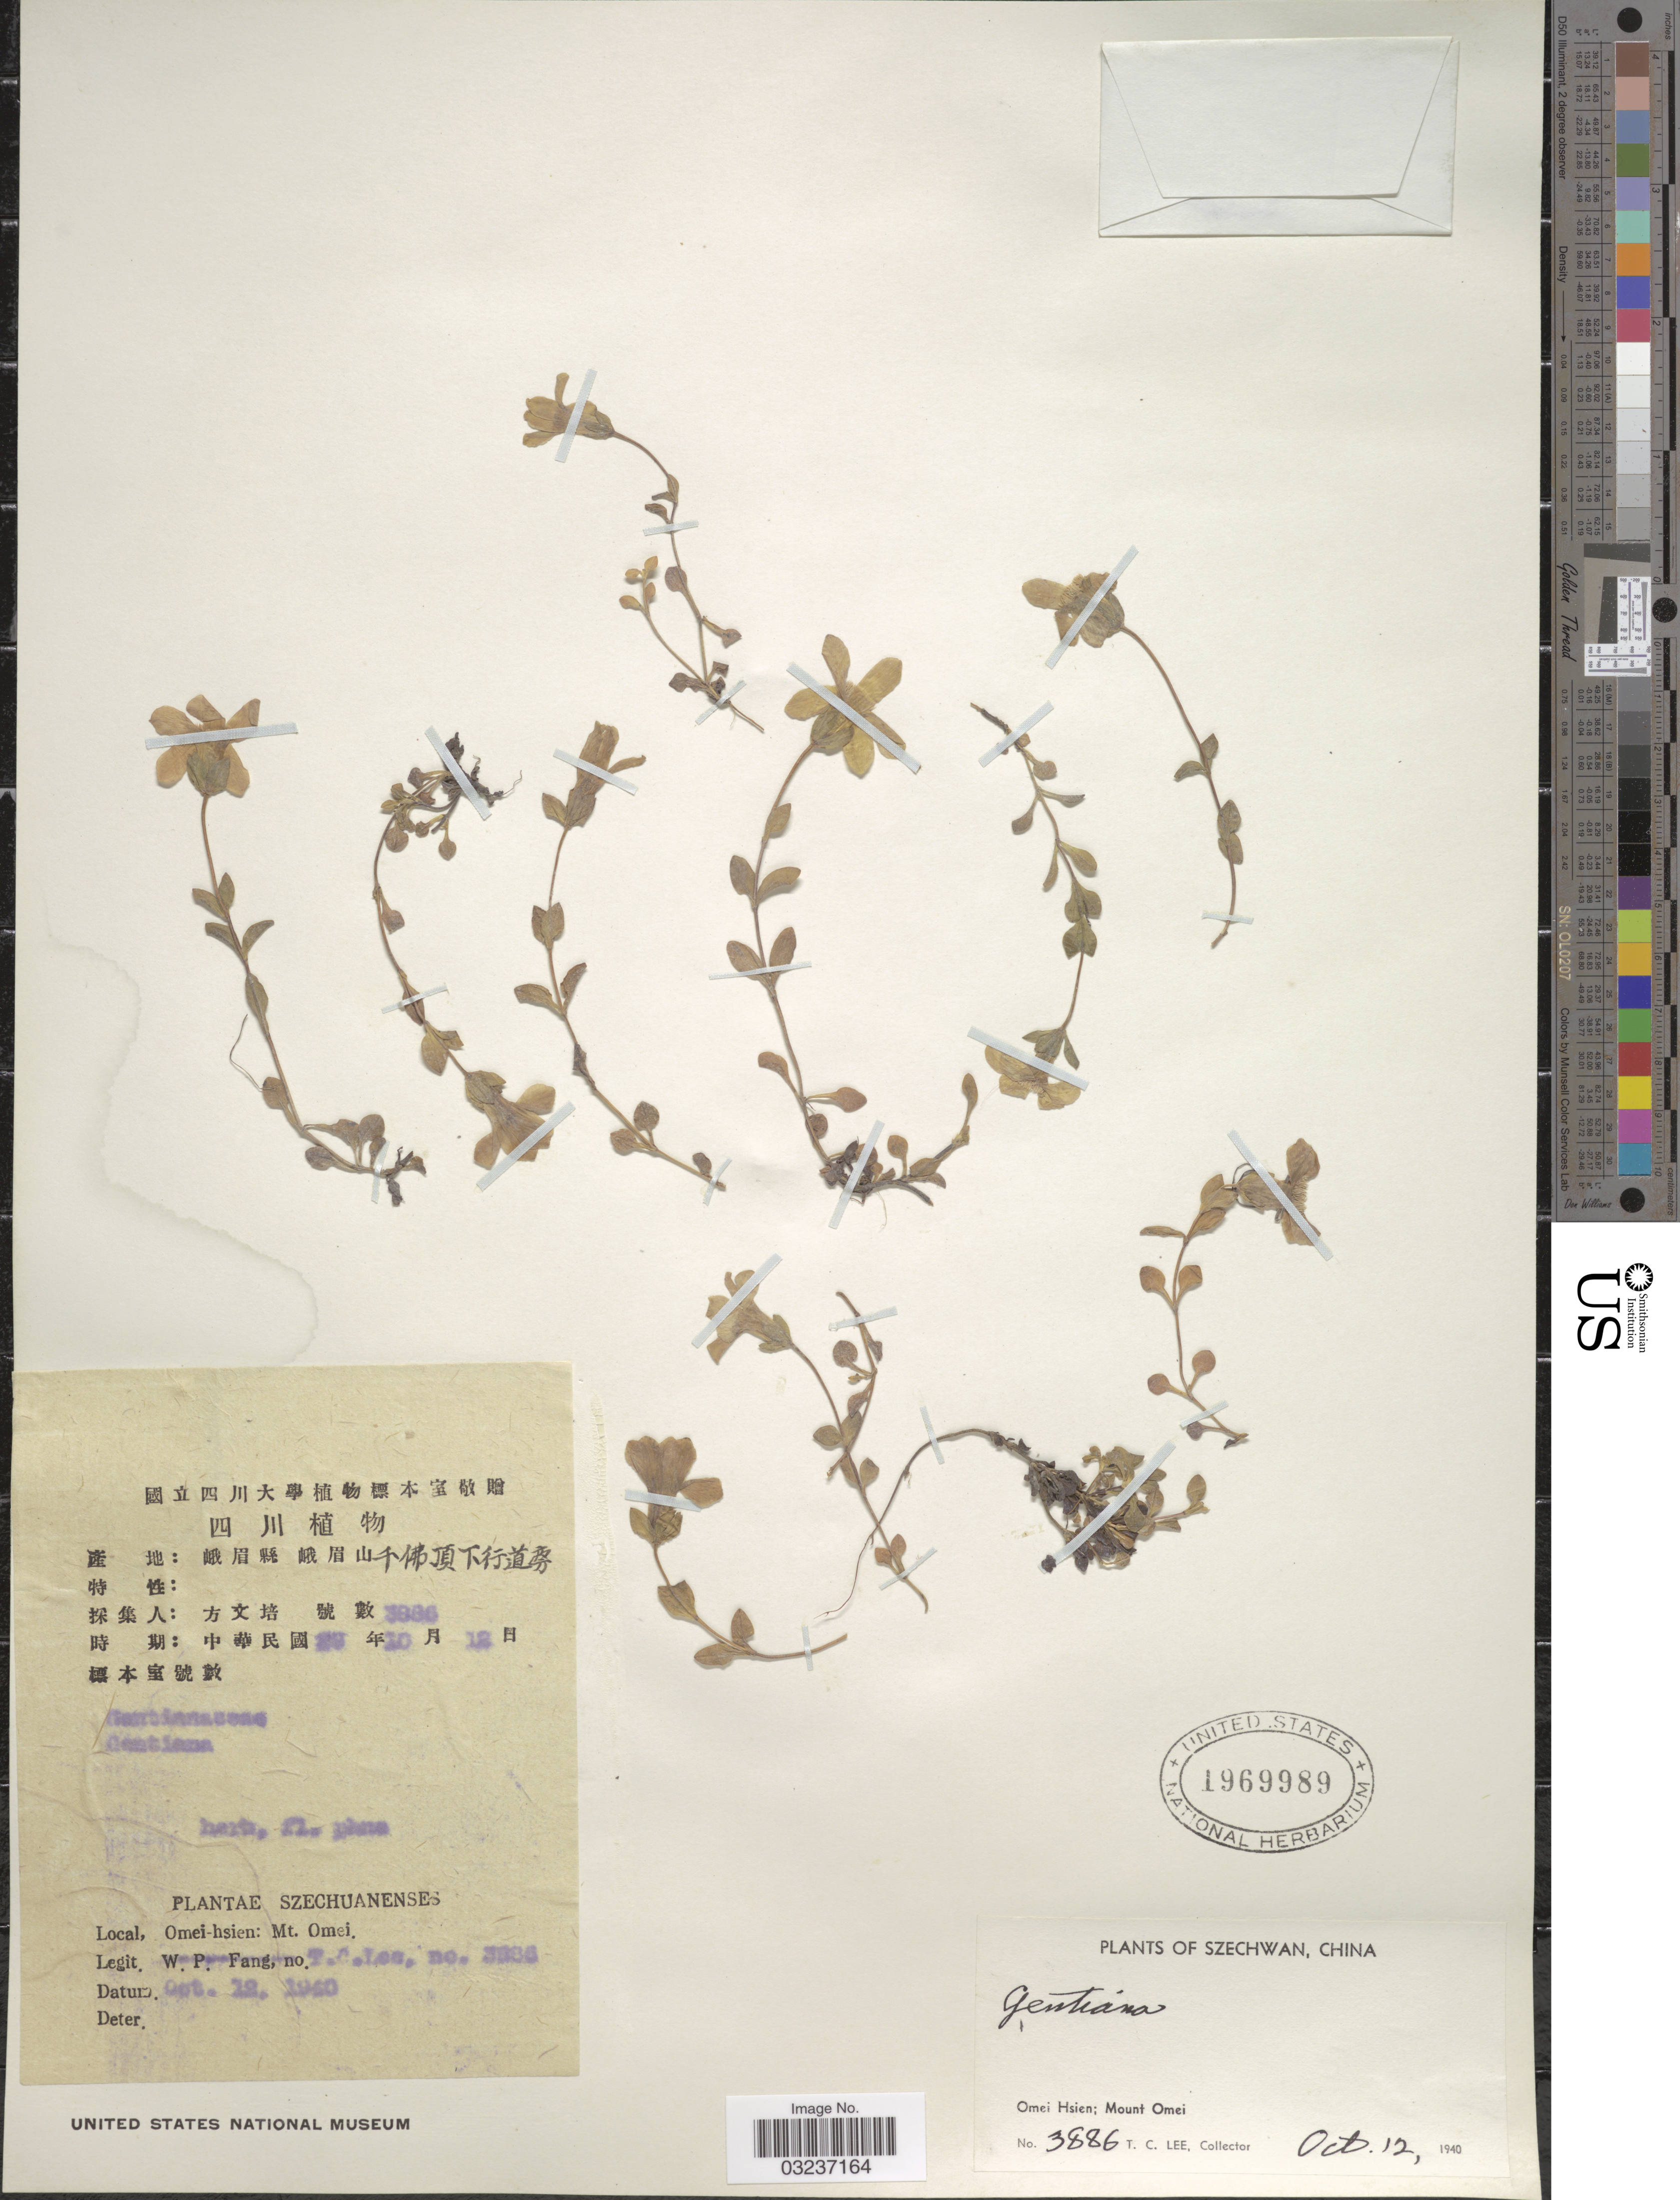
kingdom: Plantae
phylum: Tracheophyta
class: Magnoliopsida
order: Gentianales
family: Gentianaceae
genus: Gentiana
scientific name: Gentiana sp.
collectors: T. Lee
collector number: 3886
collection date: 1940-10-12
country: China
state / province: Sichuan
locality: Szechwan. Omei Hsien; Mount Omei.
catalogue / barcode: US 1969989